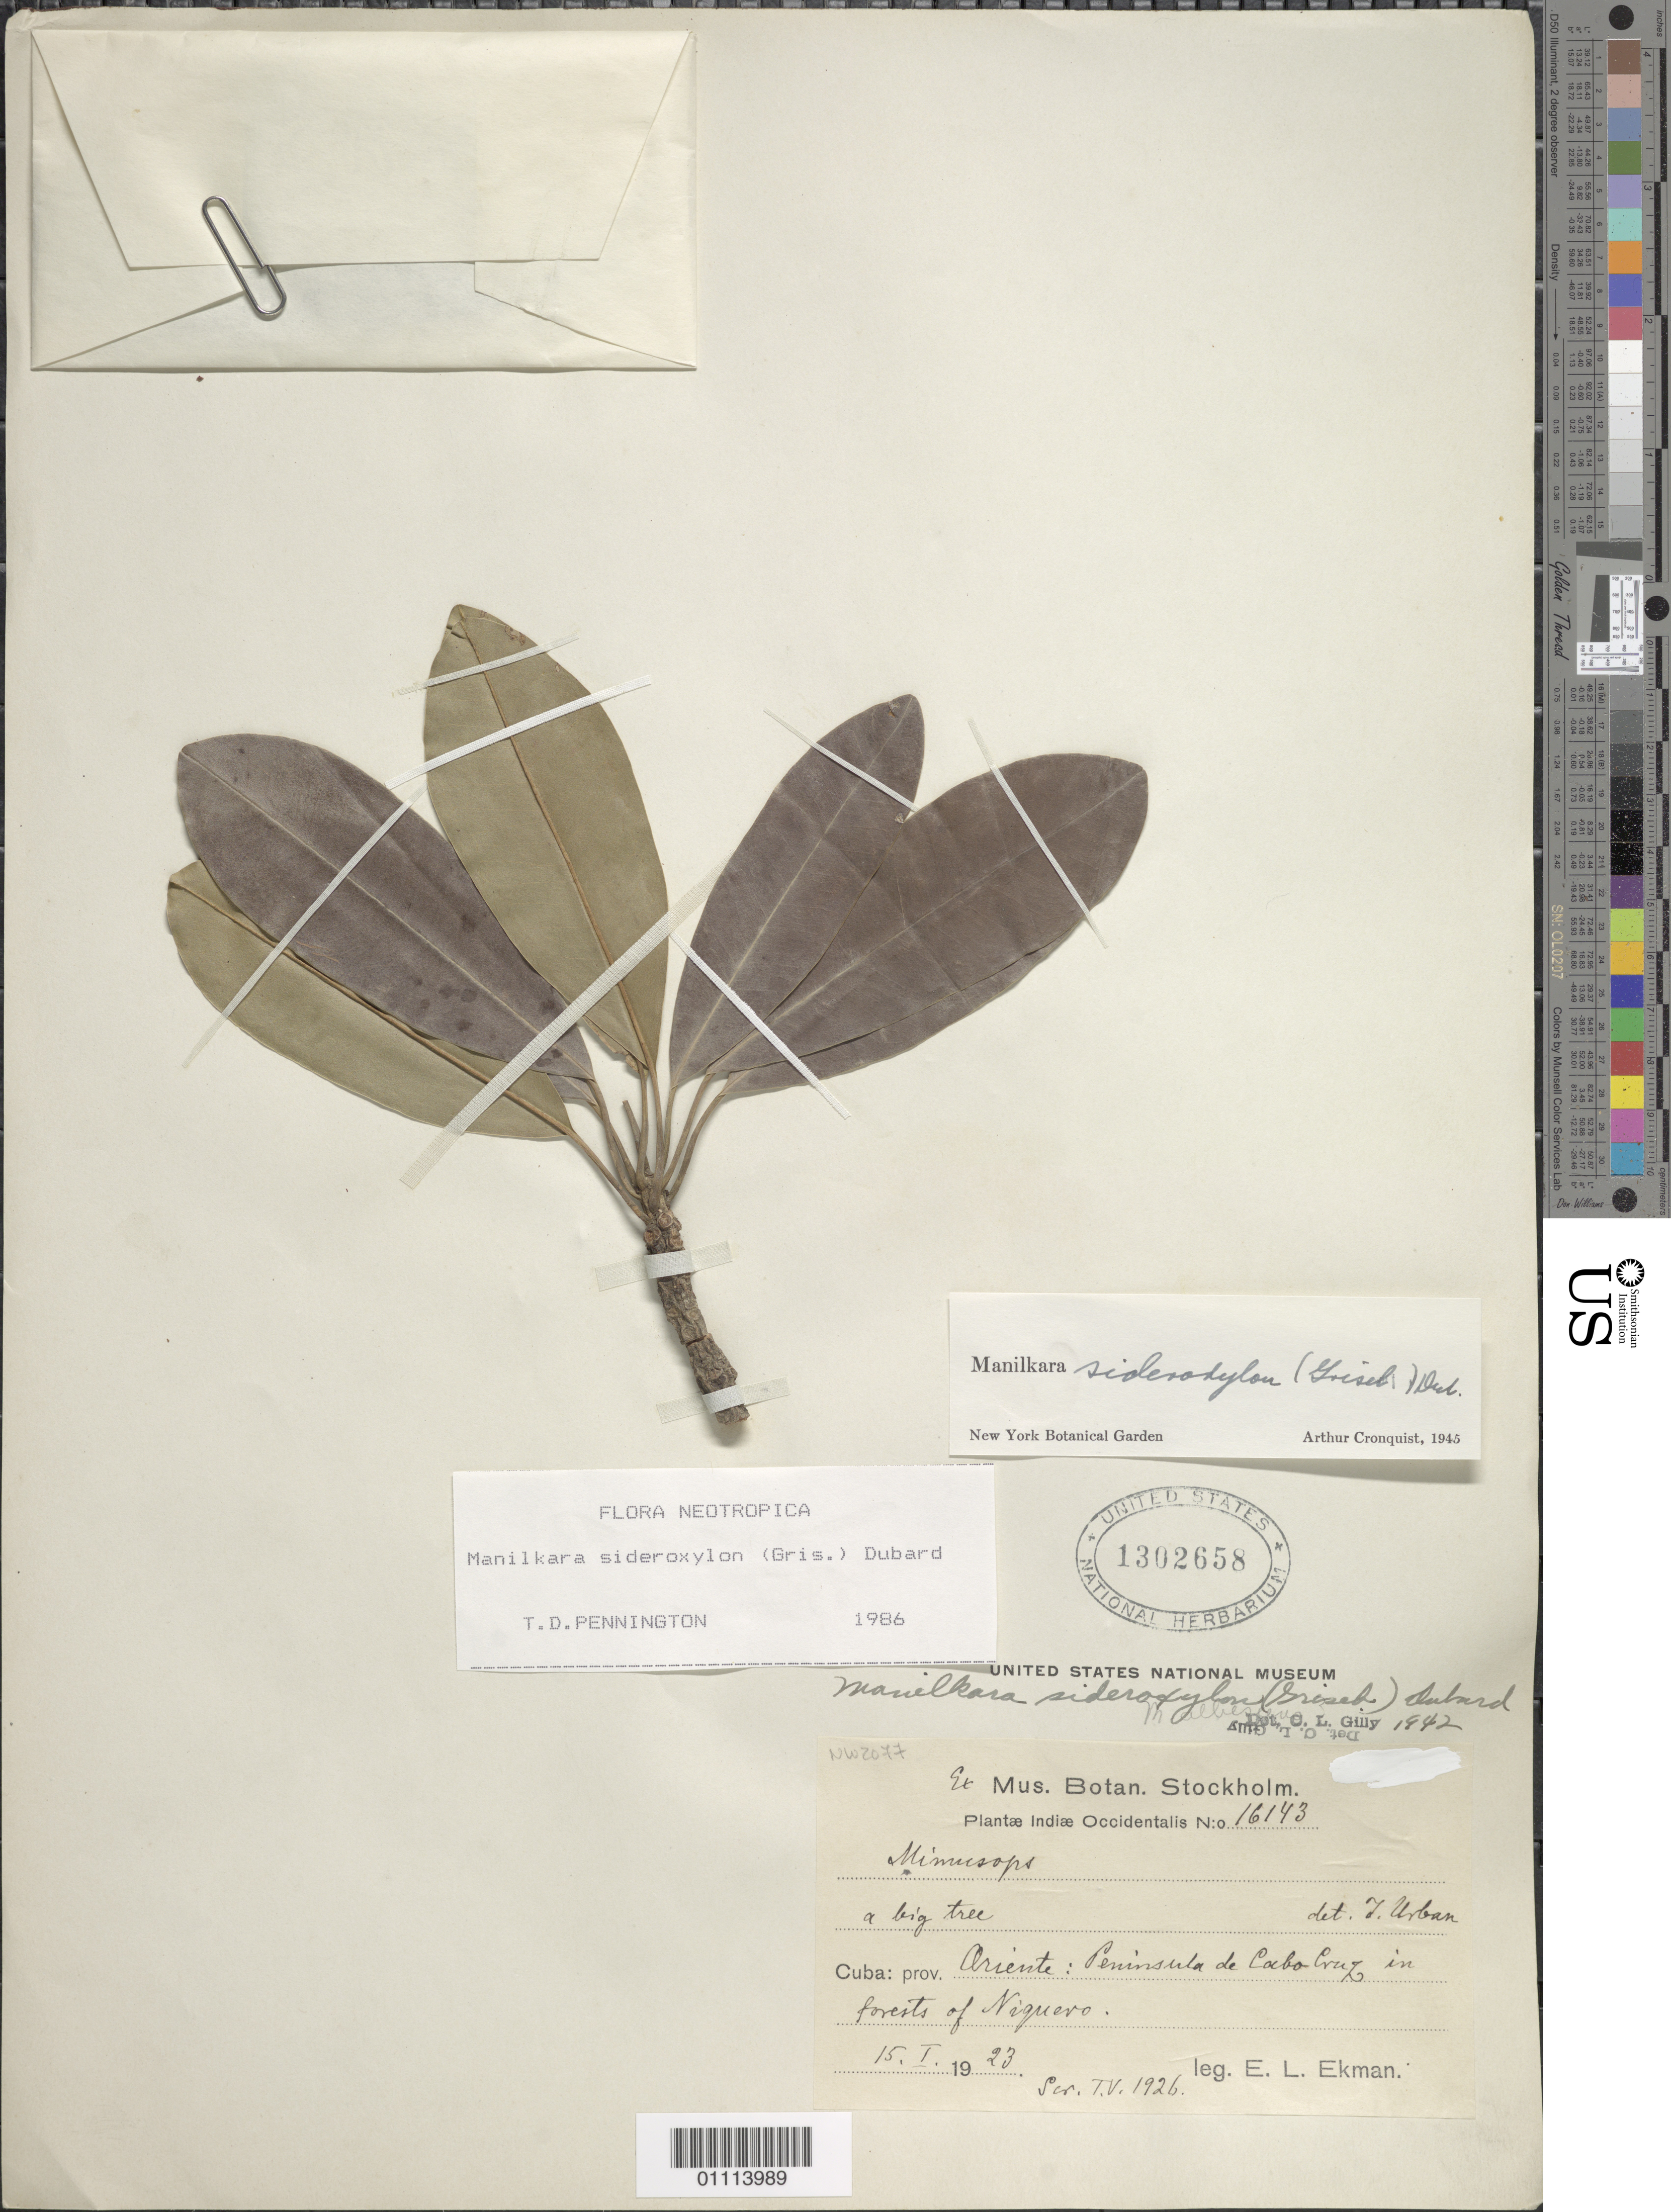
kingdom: Plantae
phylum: Tracheophyta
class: Magnoliopsida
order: Ericales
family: Sapotaceae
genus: Manilkara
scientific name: Manilkara sideroxylon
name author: (Griseb.) Dubard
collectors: E. L. Ekman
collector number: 16143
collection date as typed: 15 Jan 1923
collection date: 1923-01-15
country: Cuba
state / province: Granma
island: Cuba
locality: Oriente: Peninsula de Cabo Cruz in forests of Niguero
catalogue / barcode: US 1302658